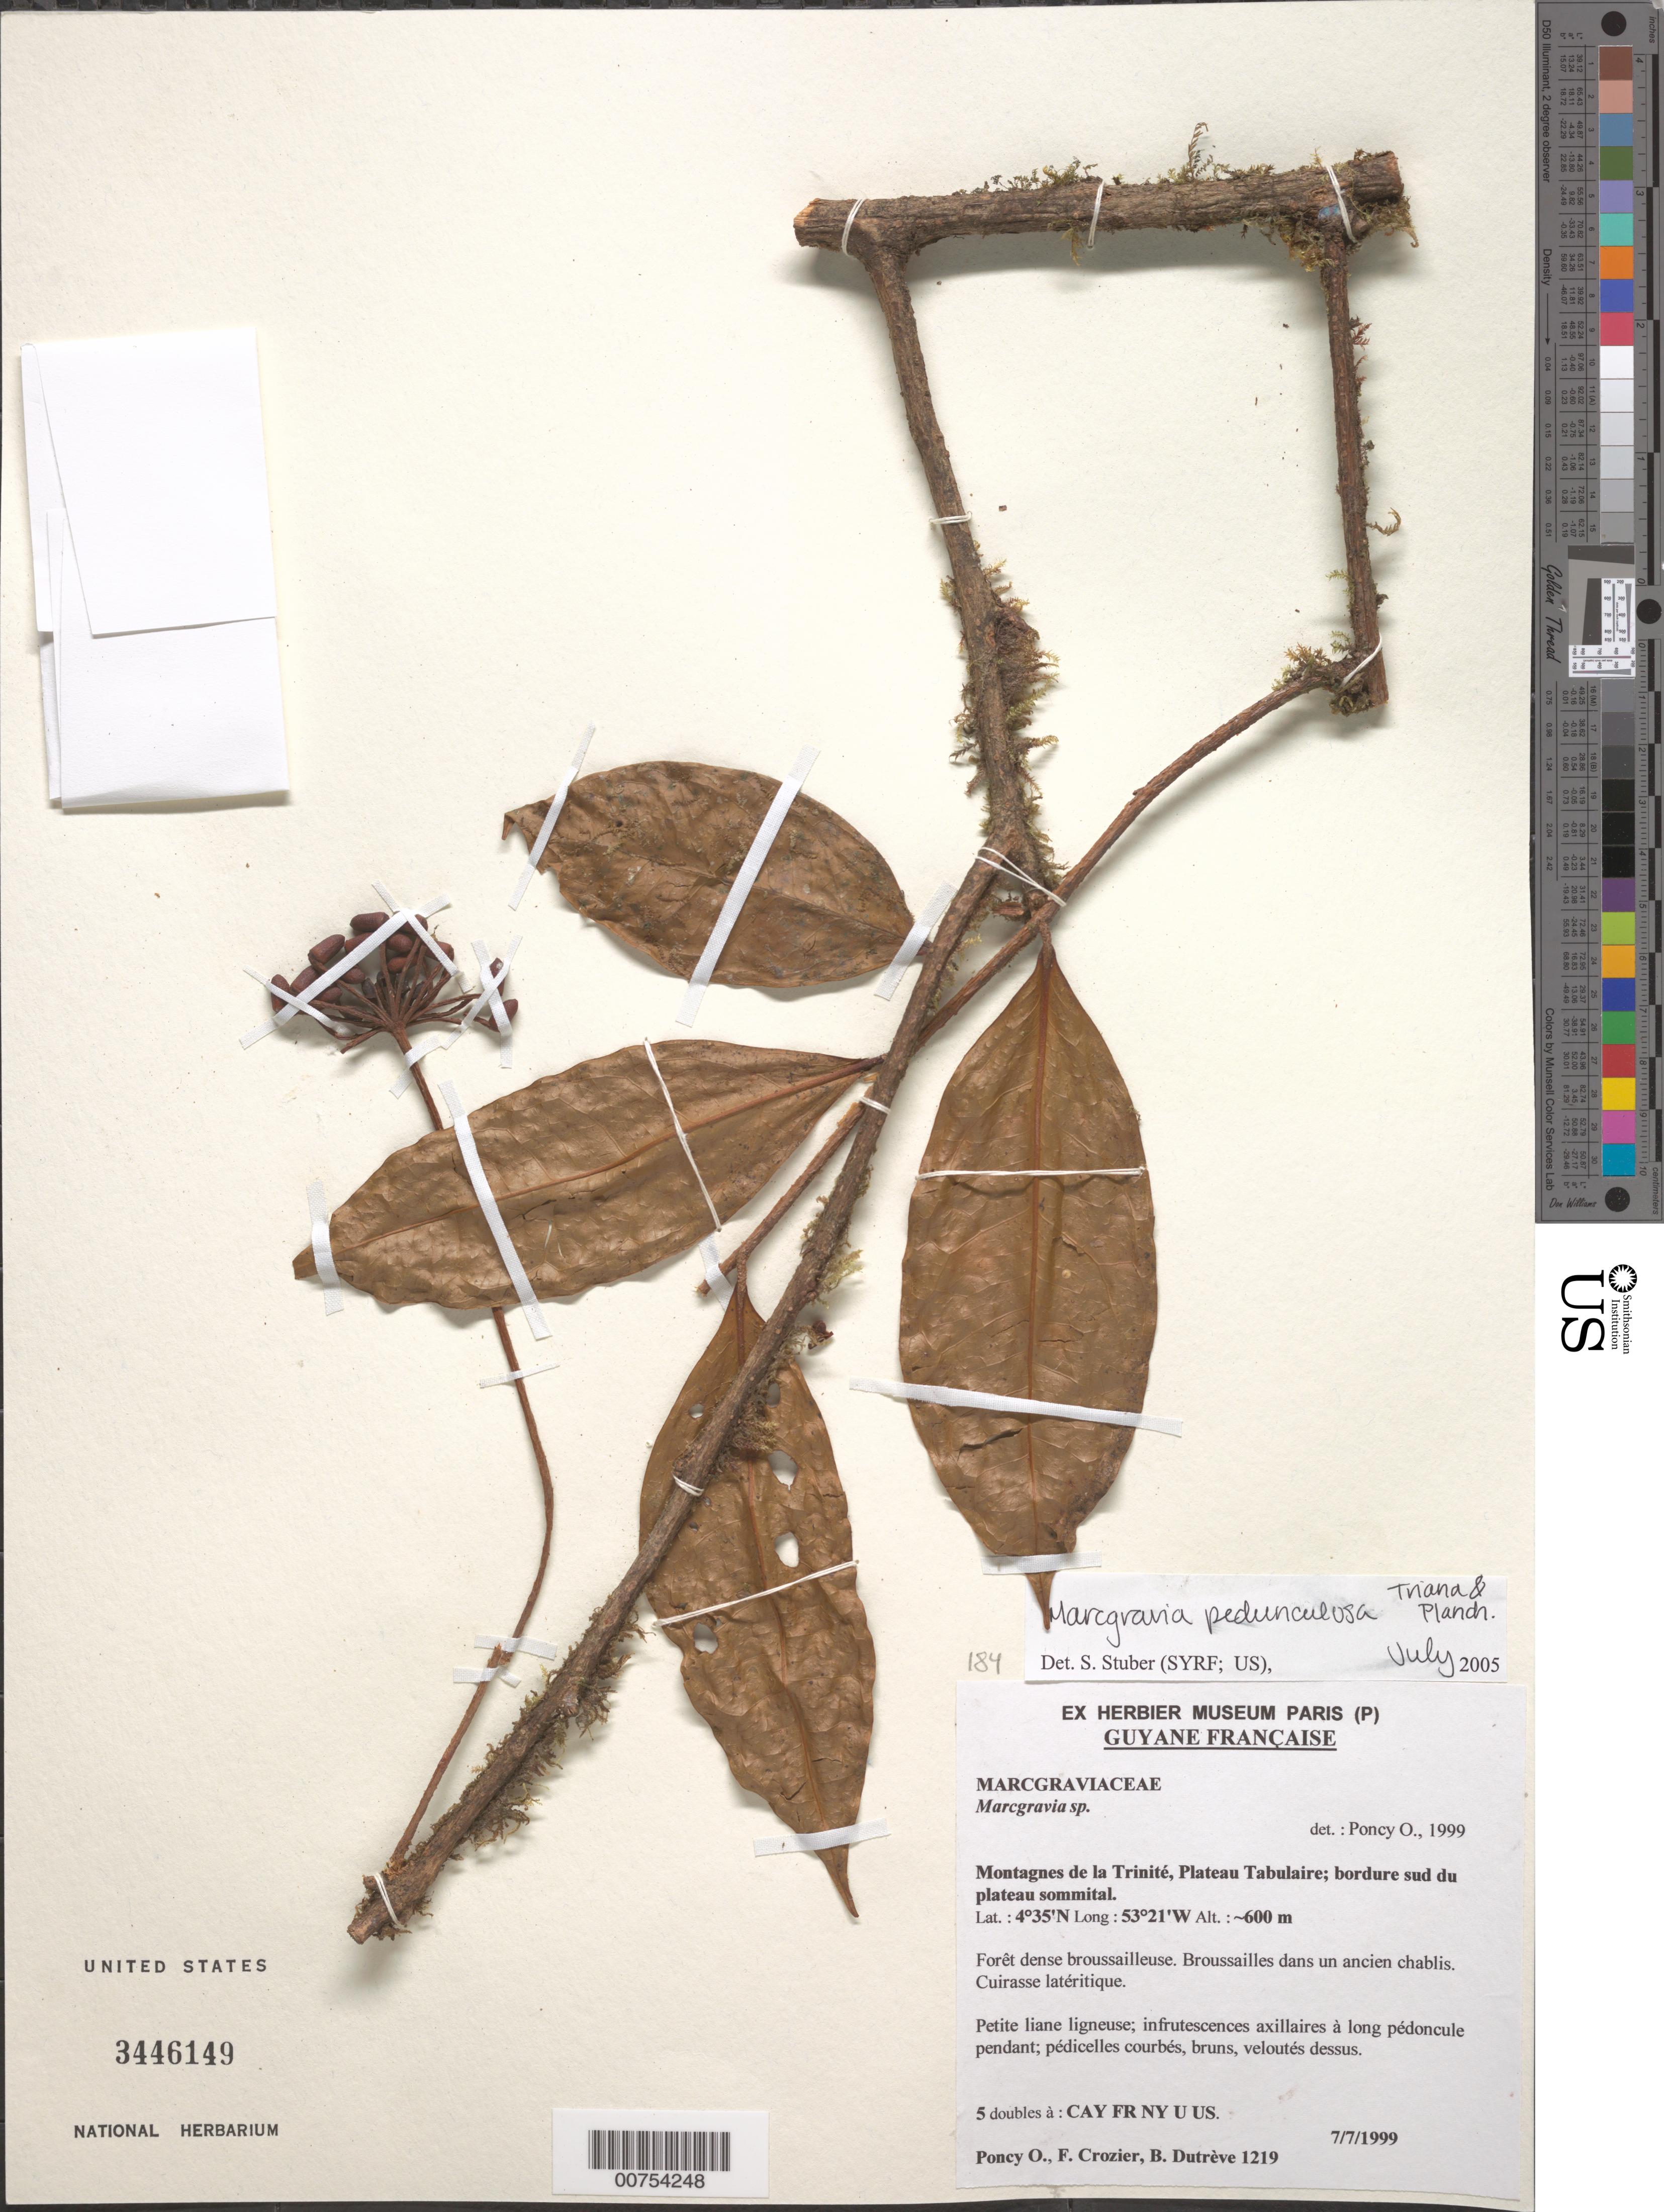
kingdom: Plantae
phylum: Tracheophyta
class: Magnoliopsida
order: Ericales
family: Marcgraviaceae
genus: Marcgravia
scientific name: Marcgravia pedunculosa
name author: Triana & Planch.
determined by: Stuber, S.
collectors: O. Poncy, F. Crozier & B. Dutrêve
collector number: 1219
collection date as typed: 7-Jul-99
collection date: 1999-07-07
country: French Guiana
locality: Montagnes de Trinite, Plateau Tabulaire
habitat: Forest dense broussailleuse; broussailles dans un ancien chablis; cuirasse lateritique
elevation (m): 600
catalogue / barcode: US 3446149